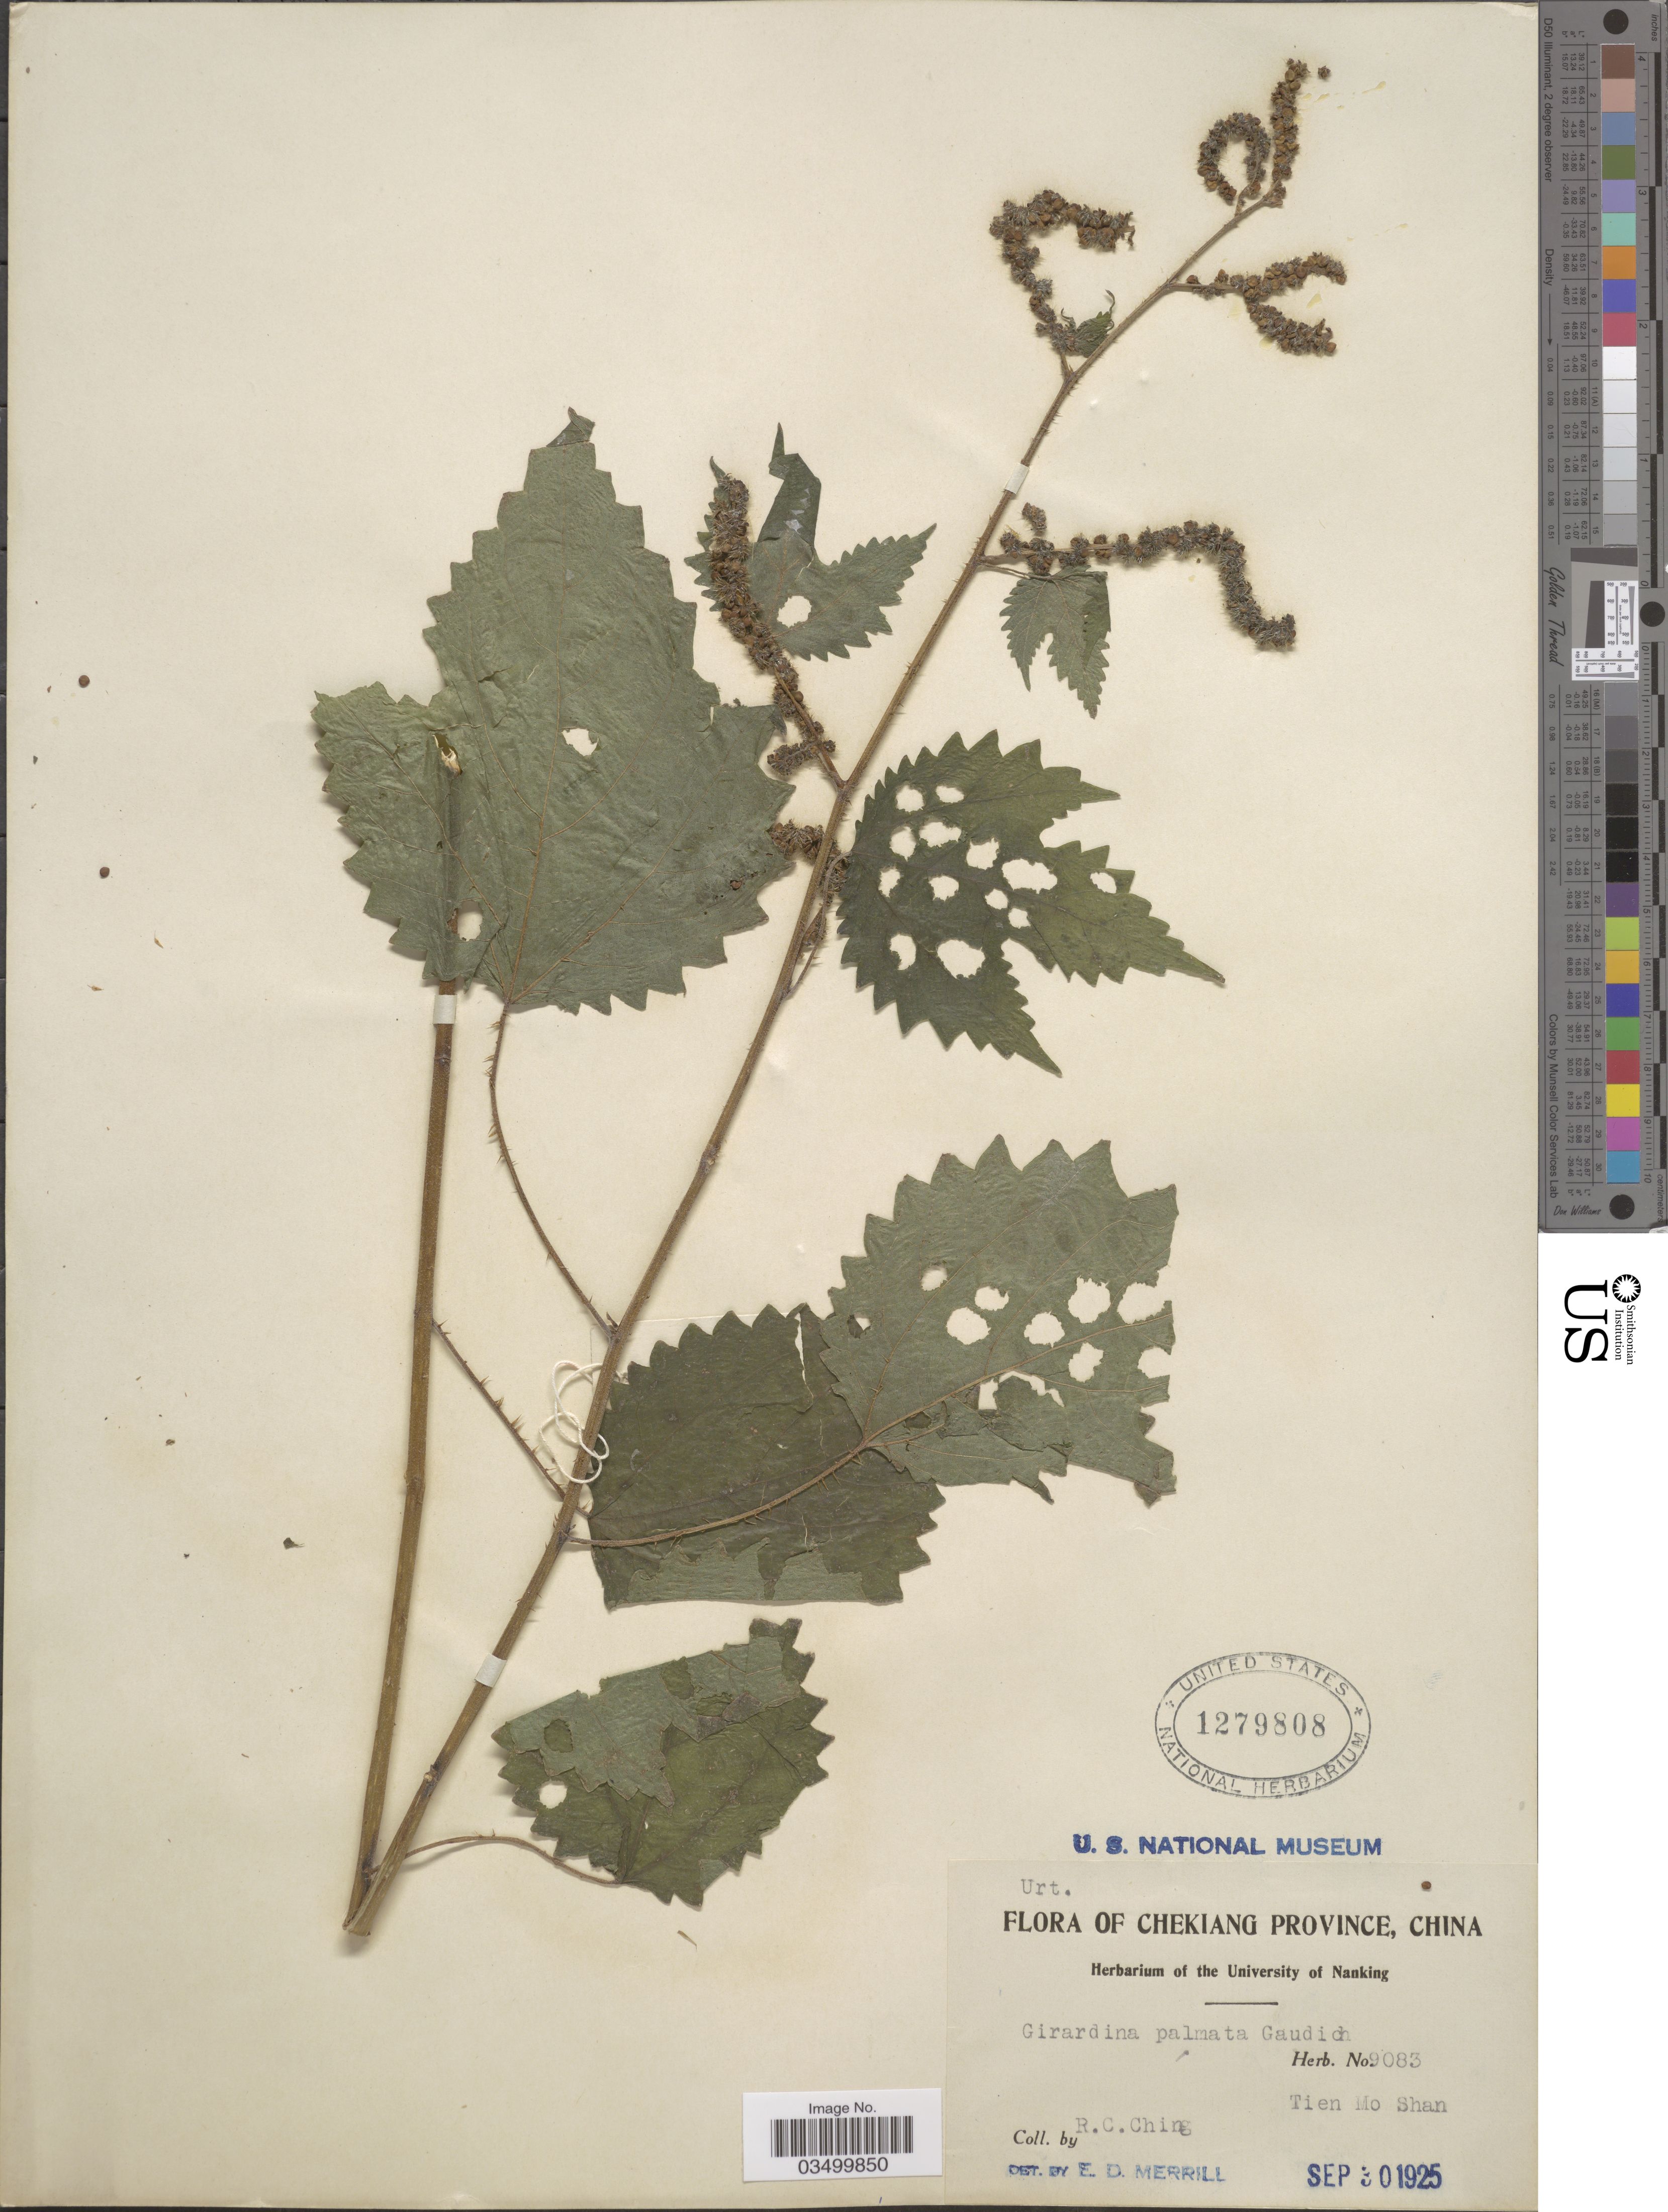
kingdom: Plantae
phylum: Tracheophyta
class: Magnoliopsida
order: Rosales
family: Urticaceae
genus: Girardinia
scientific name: Girardinia diversifolia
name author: (Link) Friis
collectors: R. C. Ching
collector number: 9083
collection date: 1925-09-30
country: China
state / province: Zhejiang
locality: Chekiang Province. Tien Mo Shan.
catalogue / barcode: US 1279808